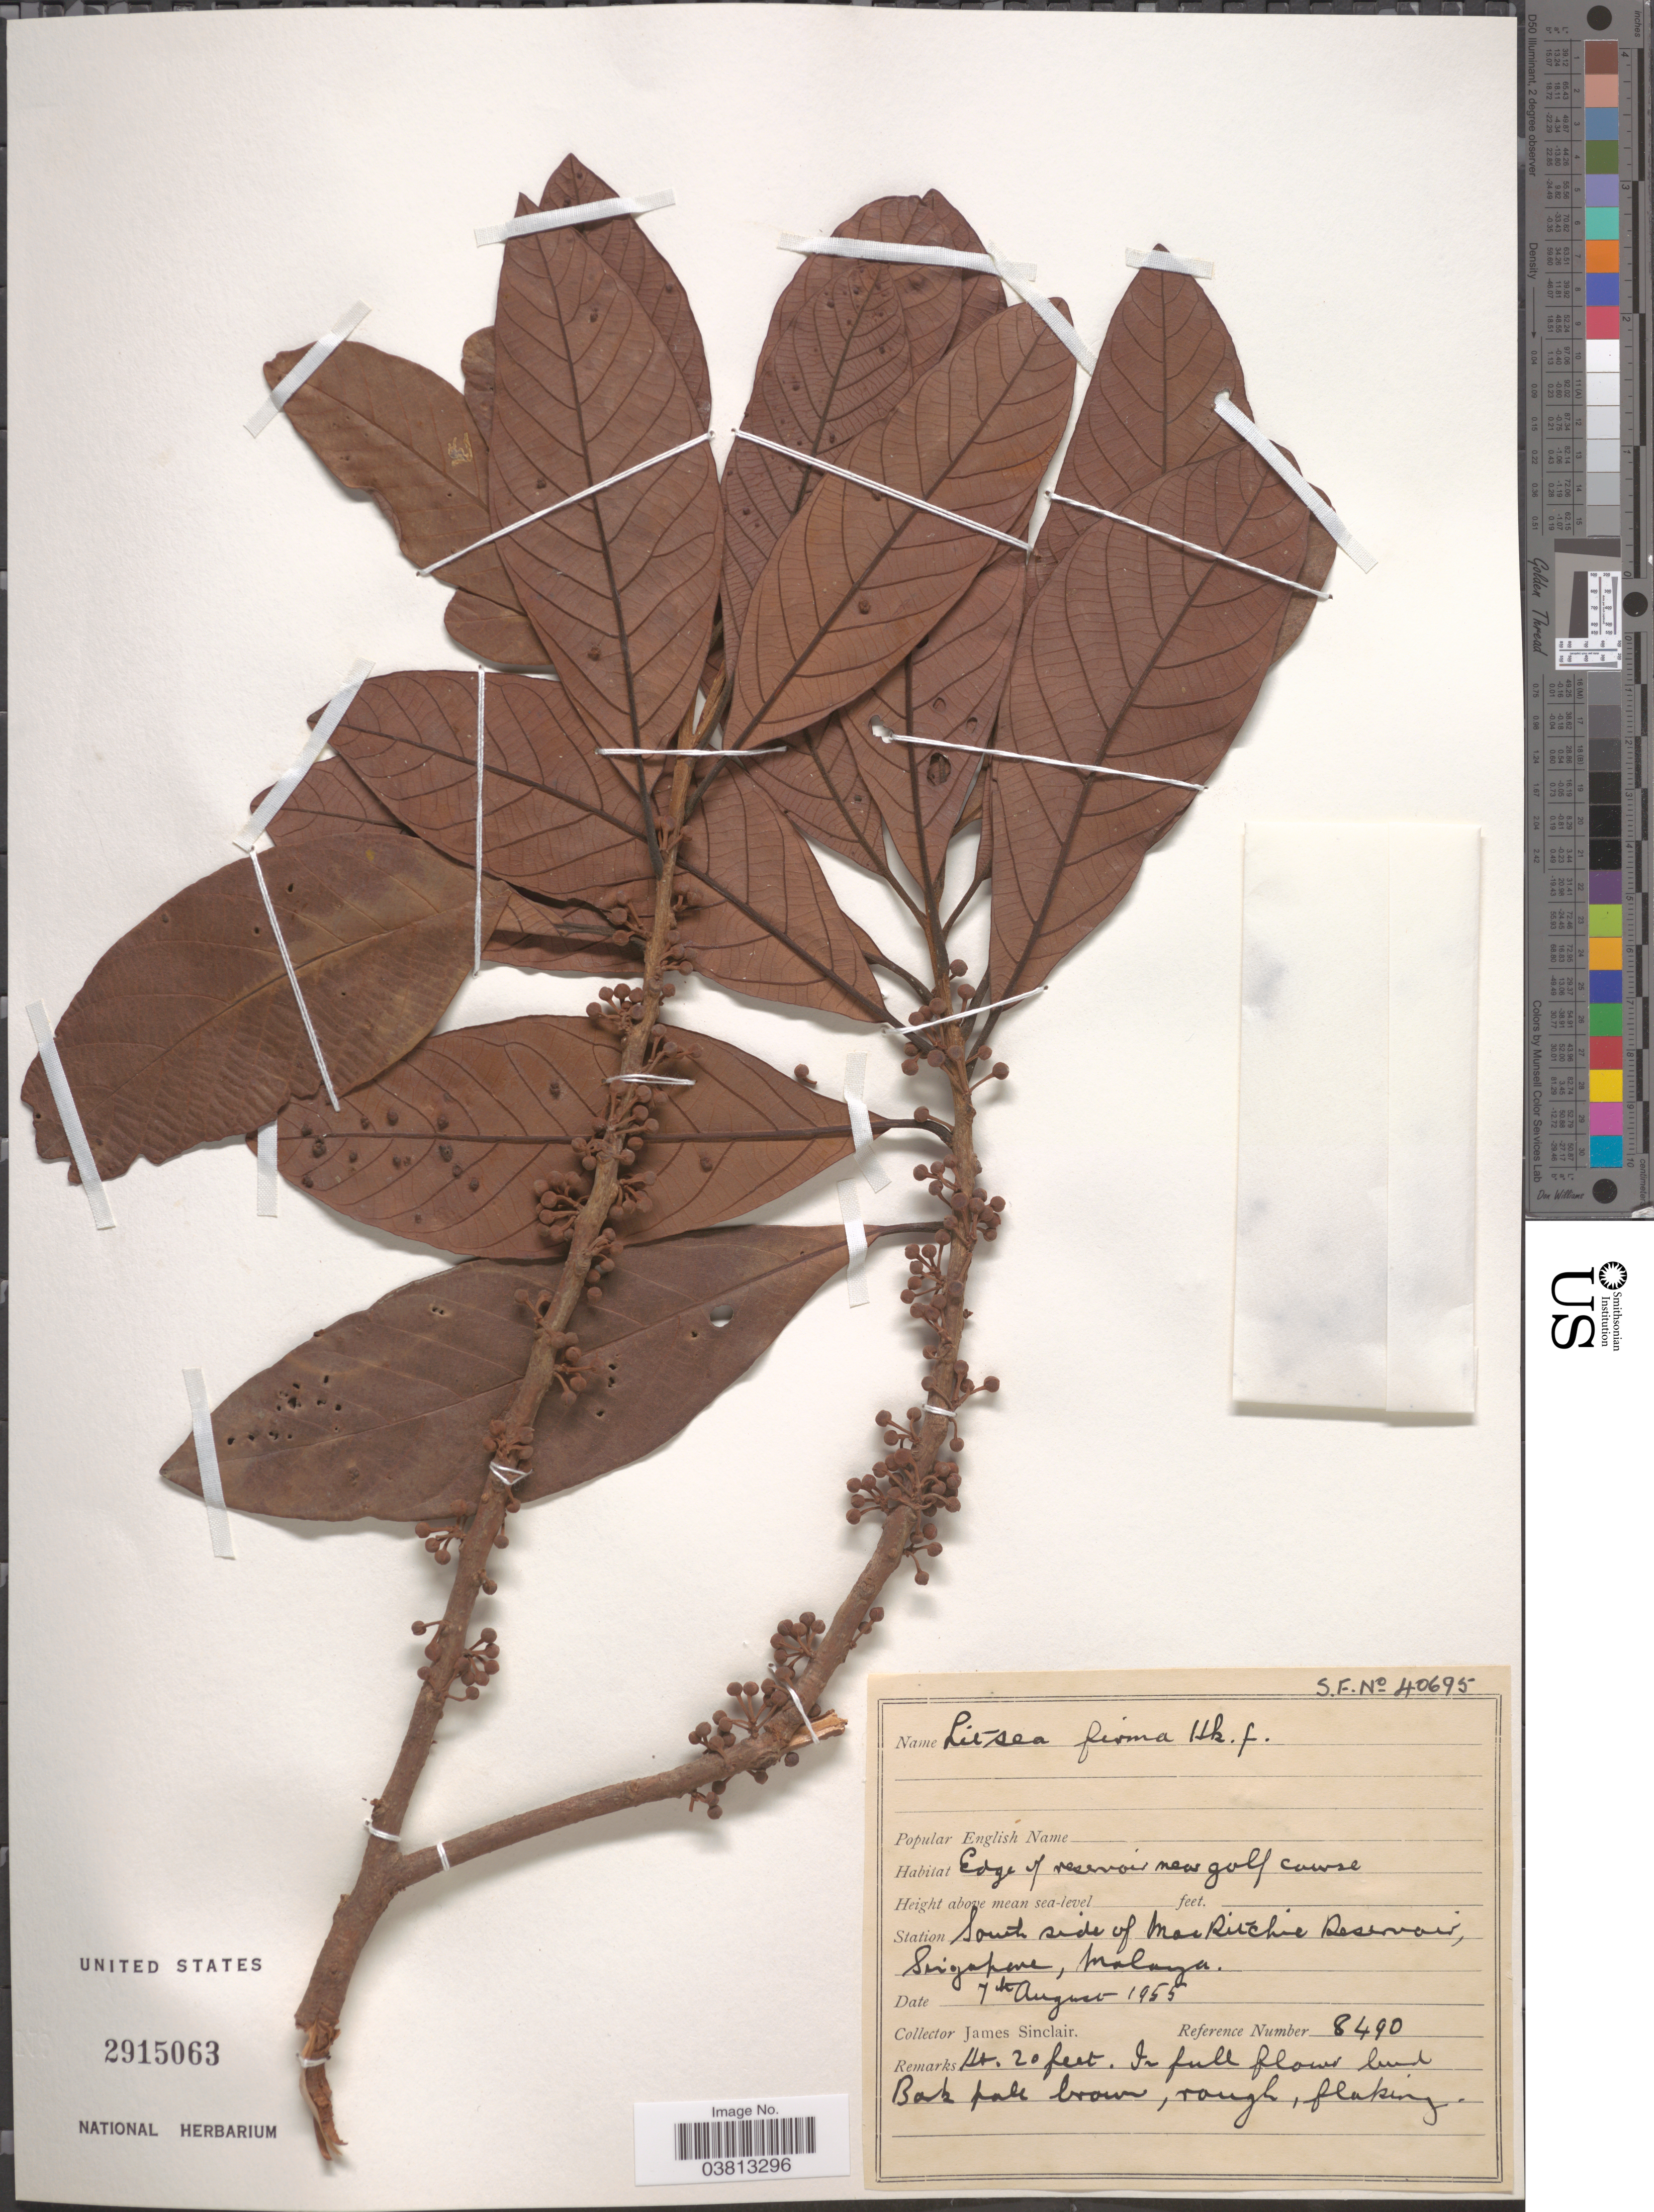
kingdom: Plantae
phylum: Tracheophyta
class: Magnoliopsida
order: Laurales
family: Lauraceae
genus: Litsea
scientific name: Litsea firma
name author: (Blume) Hook. f.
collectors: J. Sinclair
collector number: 8490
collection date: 1955-08-07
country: Singapore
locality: Station South side of Mai Ritchie Reservoir, Malaya.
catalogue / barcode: US 2915063